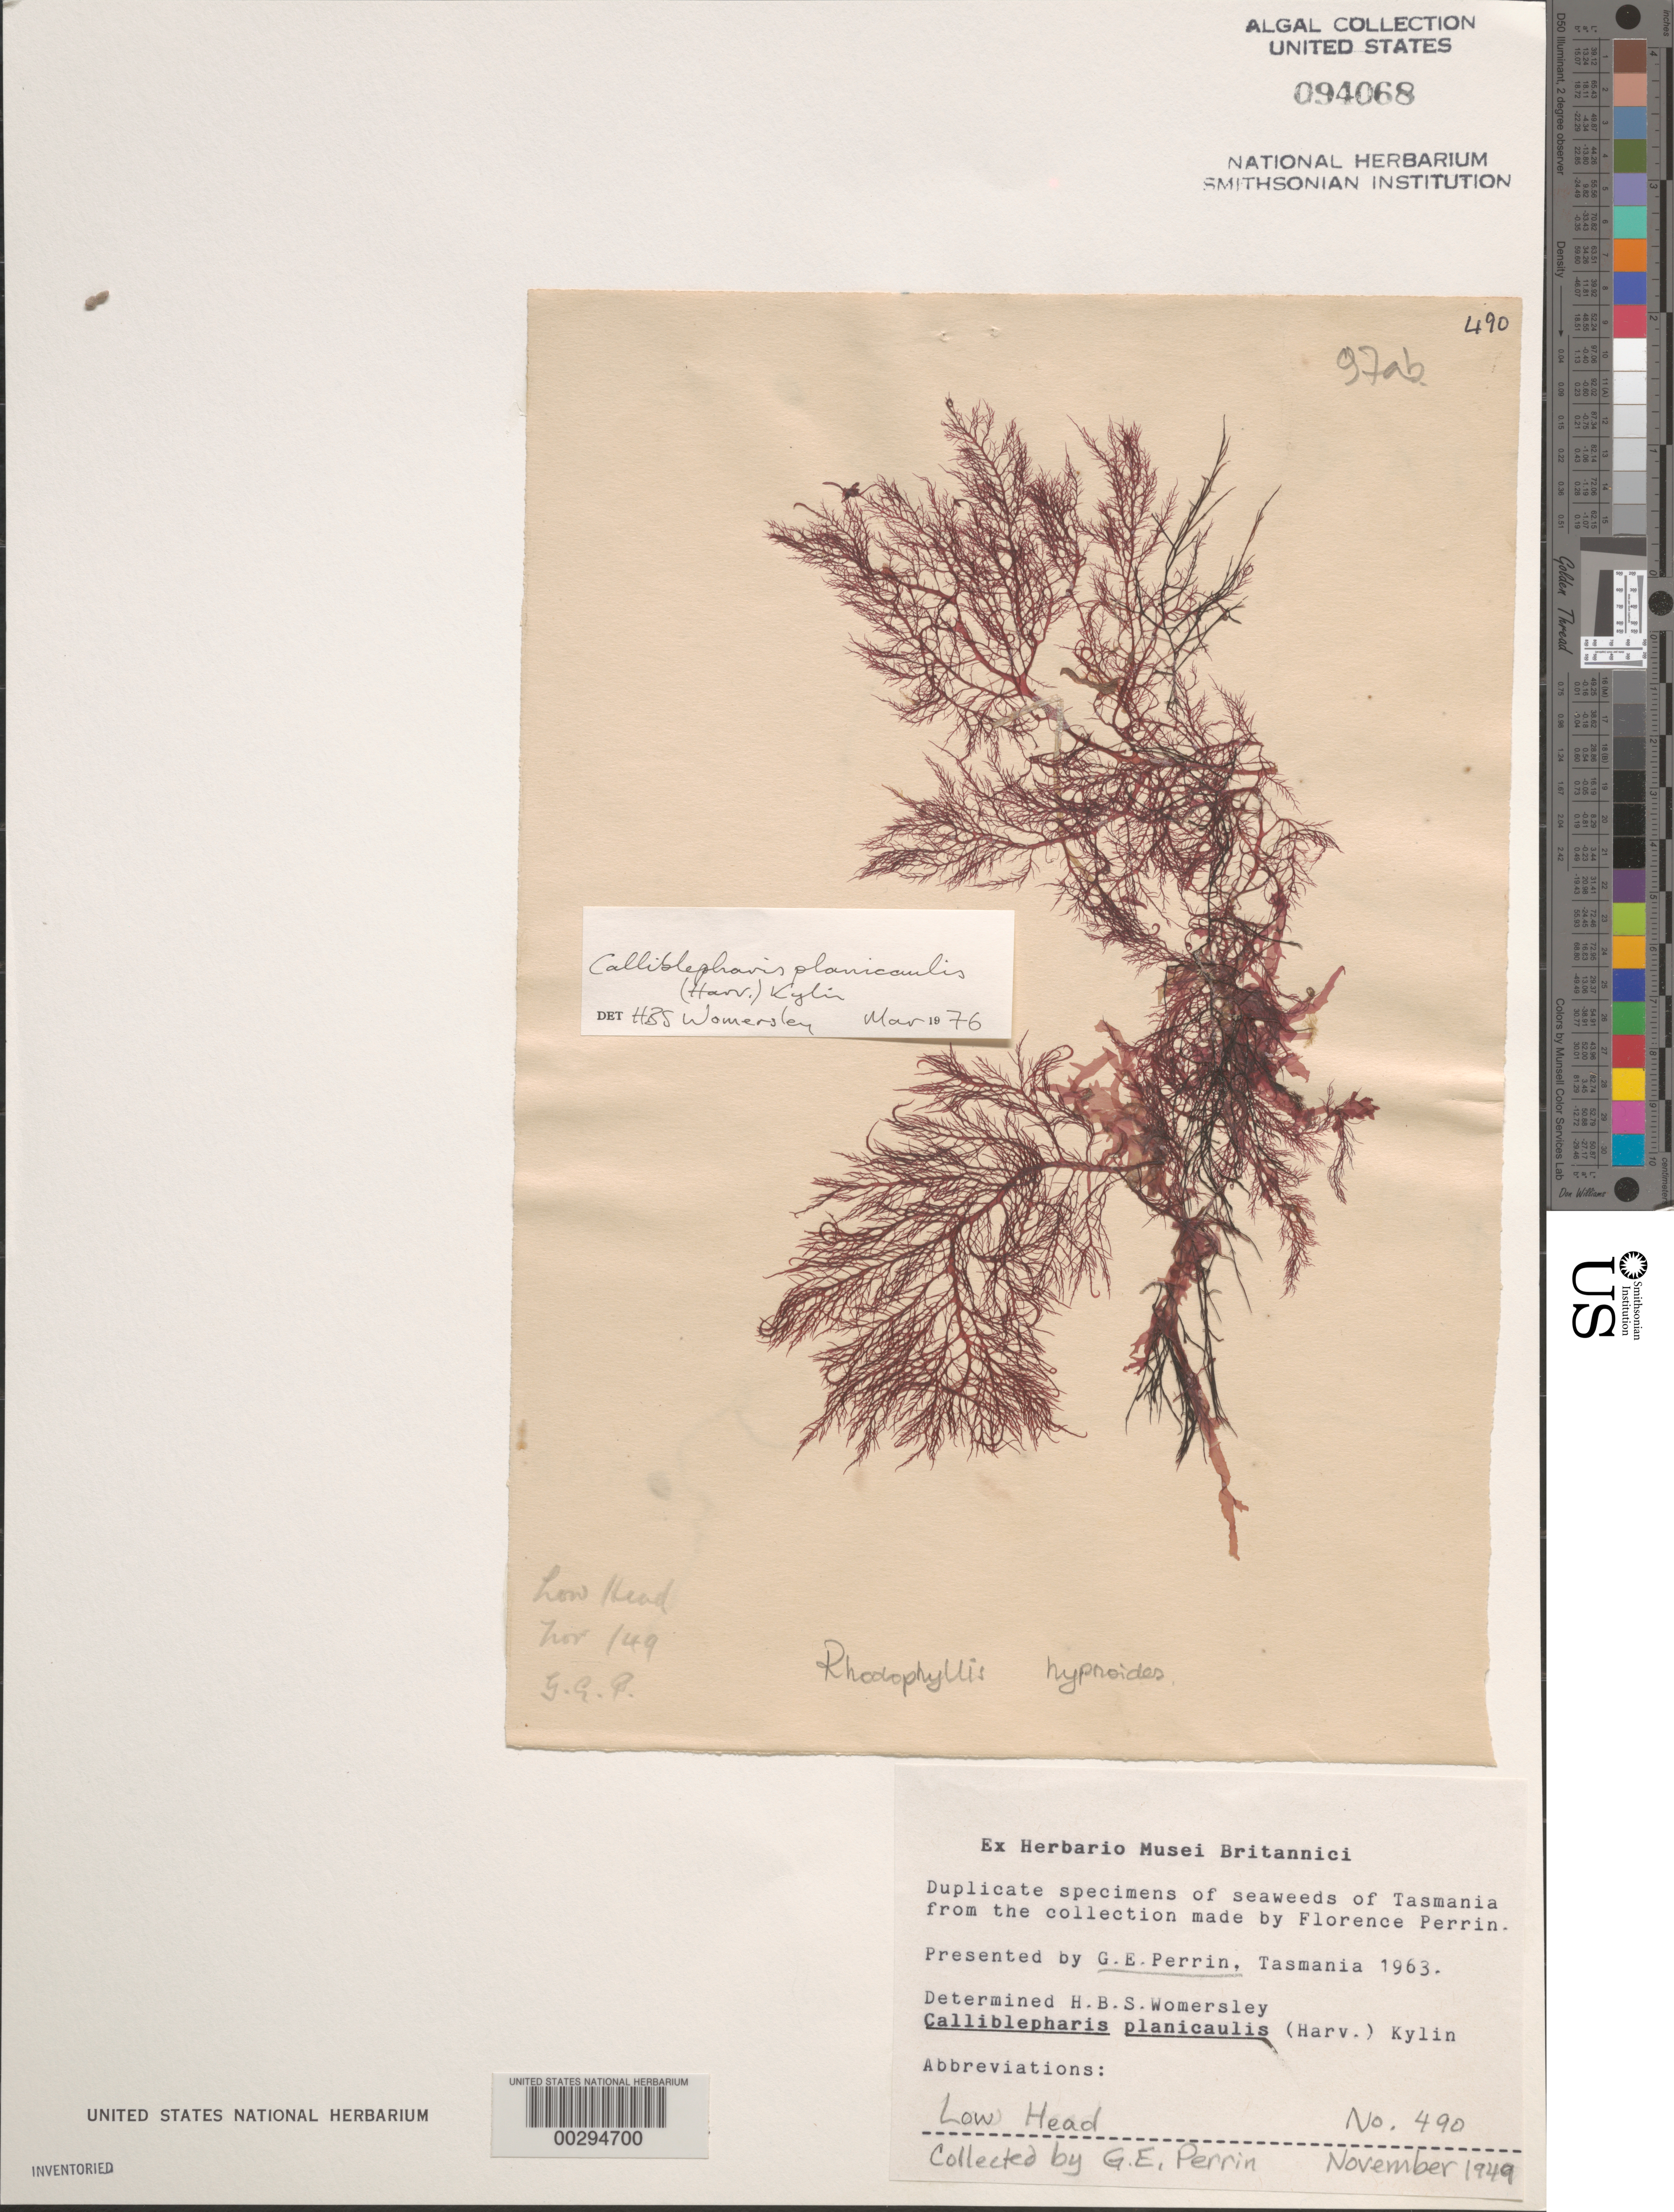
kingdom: Plantae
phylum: Rhodophyta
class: Florideophyceae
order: Gigartinales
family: Cystocloniaceae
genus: Calliblepharis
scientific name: Calliblepharis planicaulis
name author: (Harv. in Hook. f.) Kylin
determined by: Womersley, H. B. S.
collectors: G. Perrin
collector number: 490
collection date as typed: Nov 1949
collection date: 1949-11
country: Australia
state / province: Tasmania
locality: Low Head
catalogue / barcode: US 94068